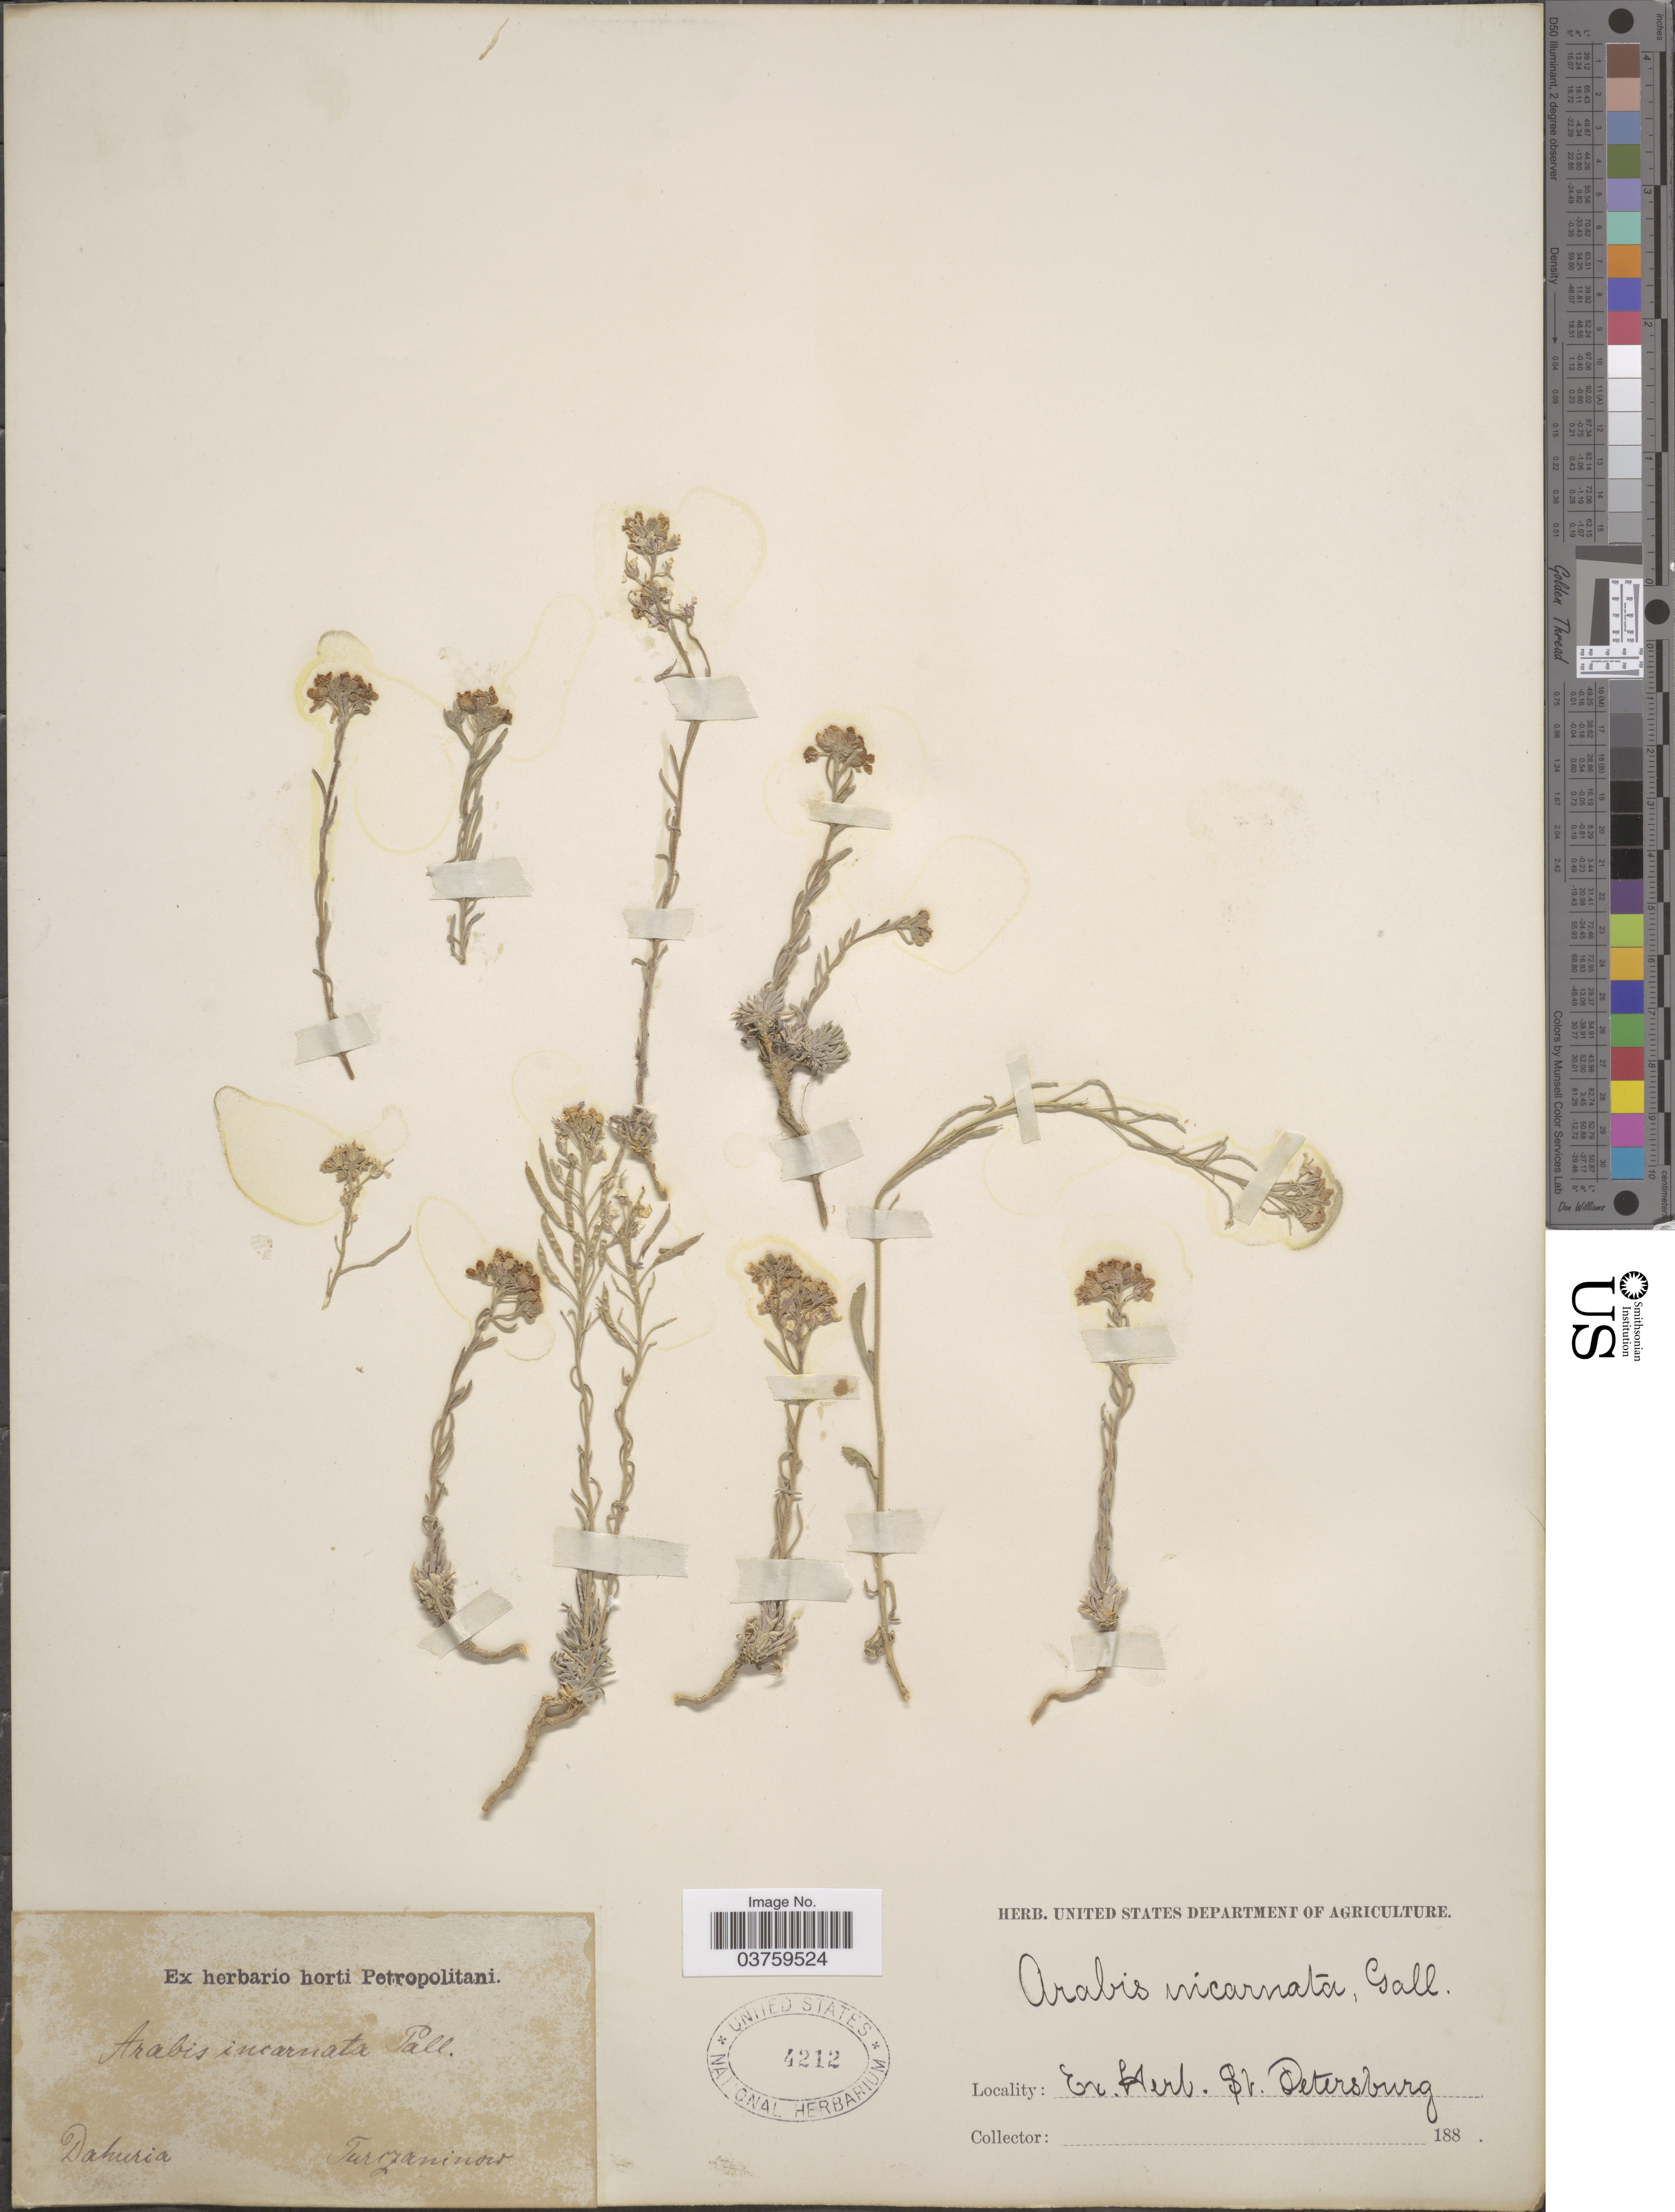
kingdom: Plantae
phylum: Tracheophyta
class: Magnoliopsida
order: Brassicales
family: Brassicaceae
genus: Arabis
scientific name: Arabis incarnata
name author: Pall. ex DC.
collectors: Turczaninow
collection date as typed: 188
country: Russian Federation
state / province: St. Petersburg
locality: Dahuria.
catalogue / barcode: US 4212